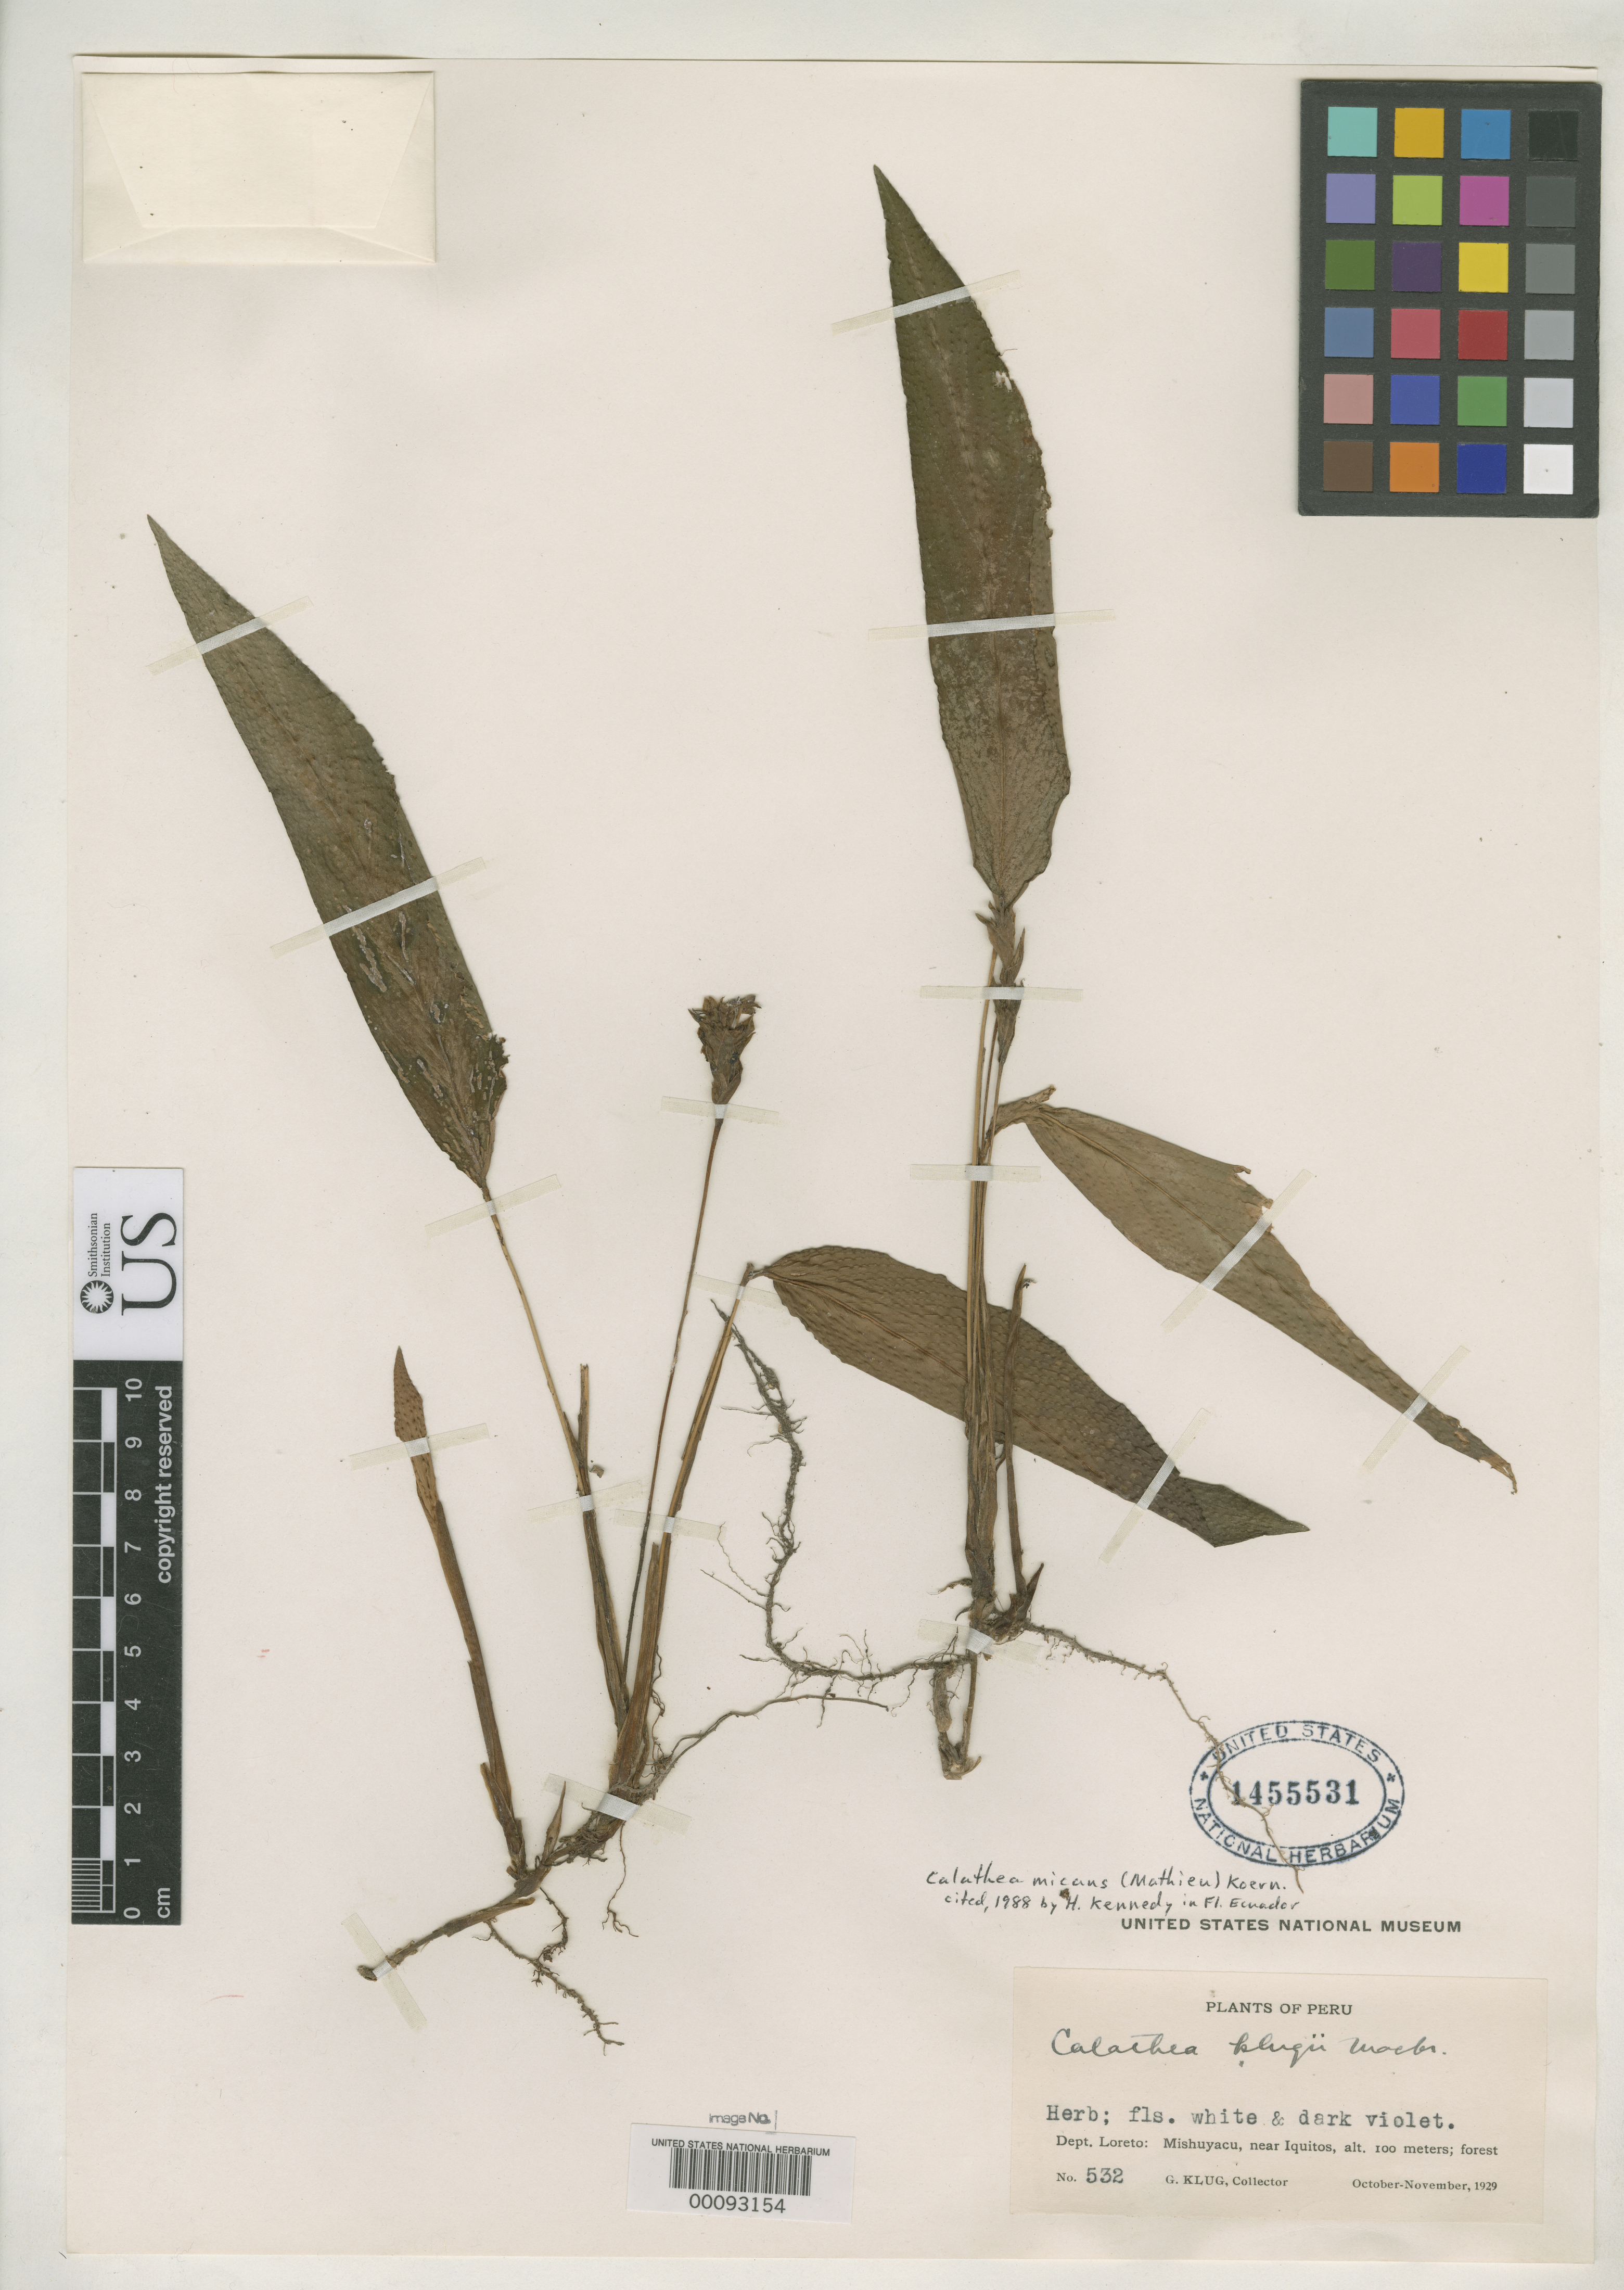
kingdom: Plantae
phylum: Tracheophyta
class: Liliopsida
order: Zingiberales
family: Marantaceae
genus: Calathea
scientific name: Calathea klugii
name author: J.F. Macbr.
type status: Isotype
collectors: G. Klug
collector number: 532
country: Peru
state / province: Loreto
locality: Mishuyacu, near Iquitos.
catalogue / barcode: US 1455531